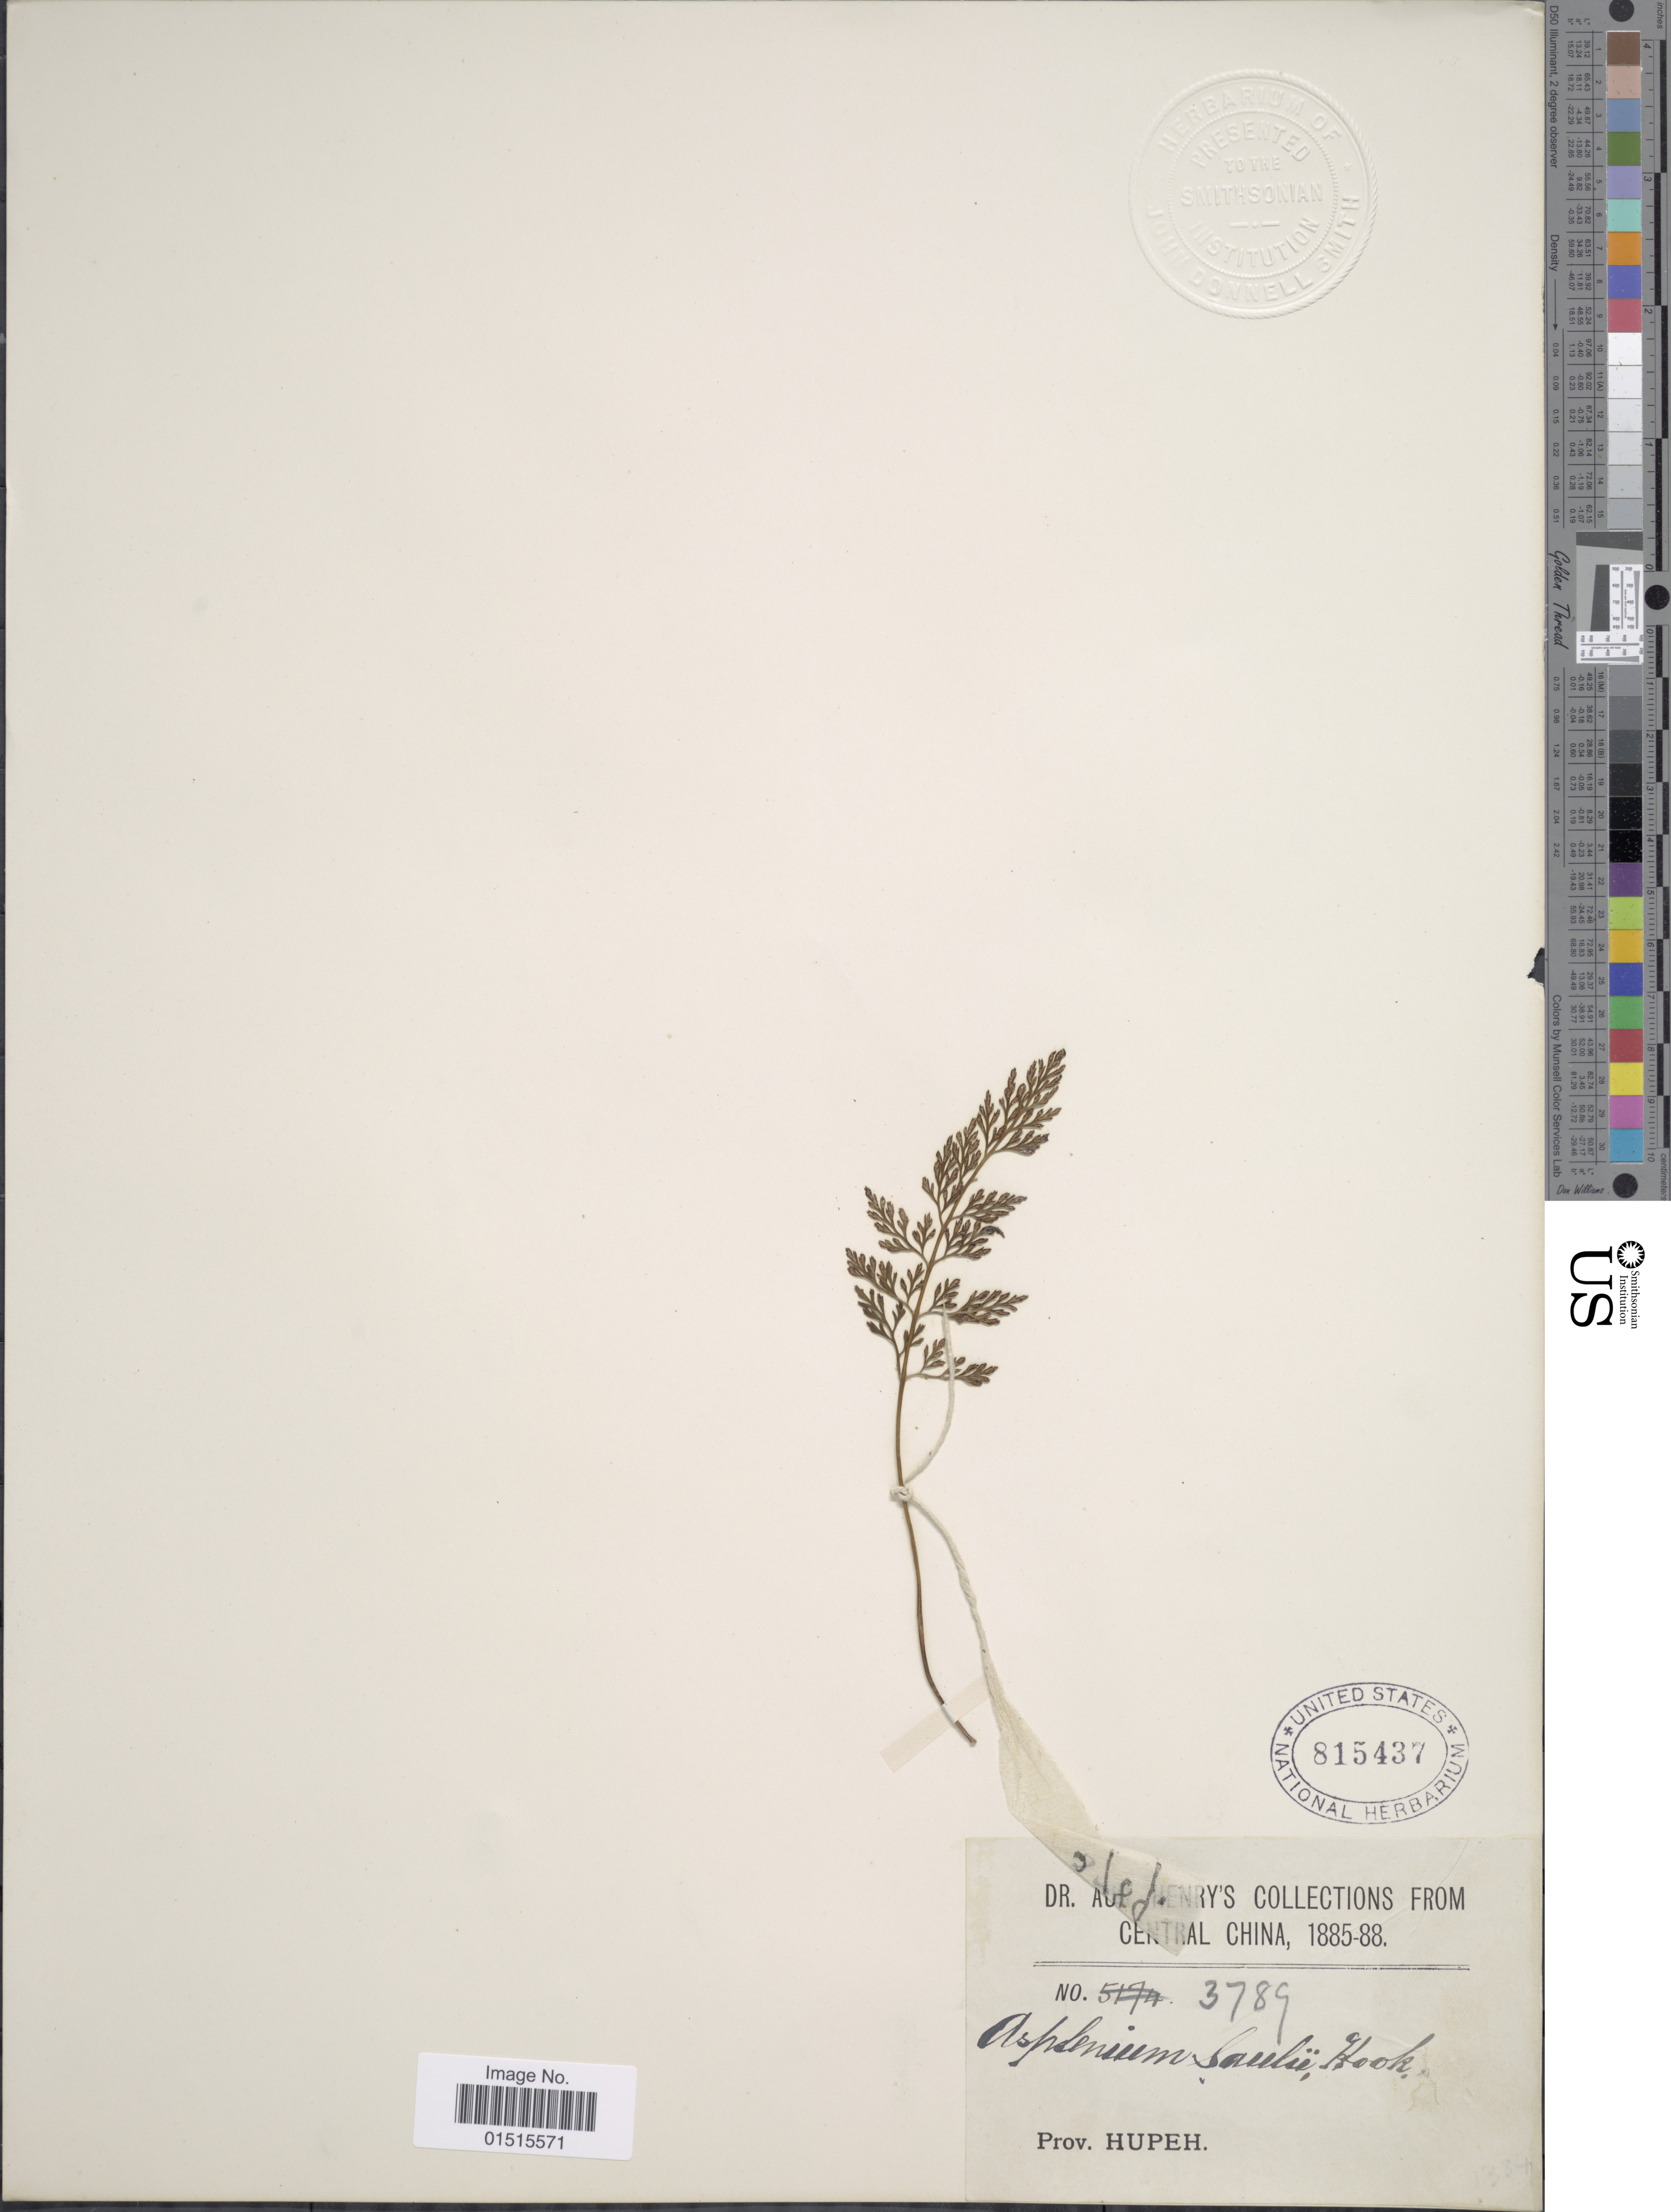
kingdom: Plantae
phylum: Tracheophyta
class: Polypodiopsida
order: Polypodiales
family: Aspleniaceae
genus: Asplenium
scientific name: Asplenium sarelii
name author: Hook.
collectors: A. Henry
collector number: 3789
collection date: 1885/1888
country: China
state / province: Hubei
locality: Central China, Prov. Hupeh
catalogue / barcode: US 815437